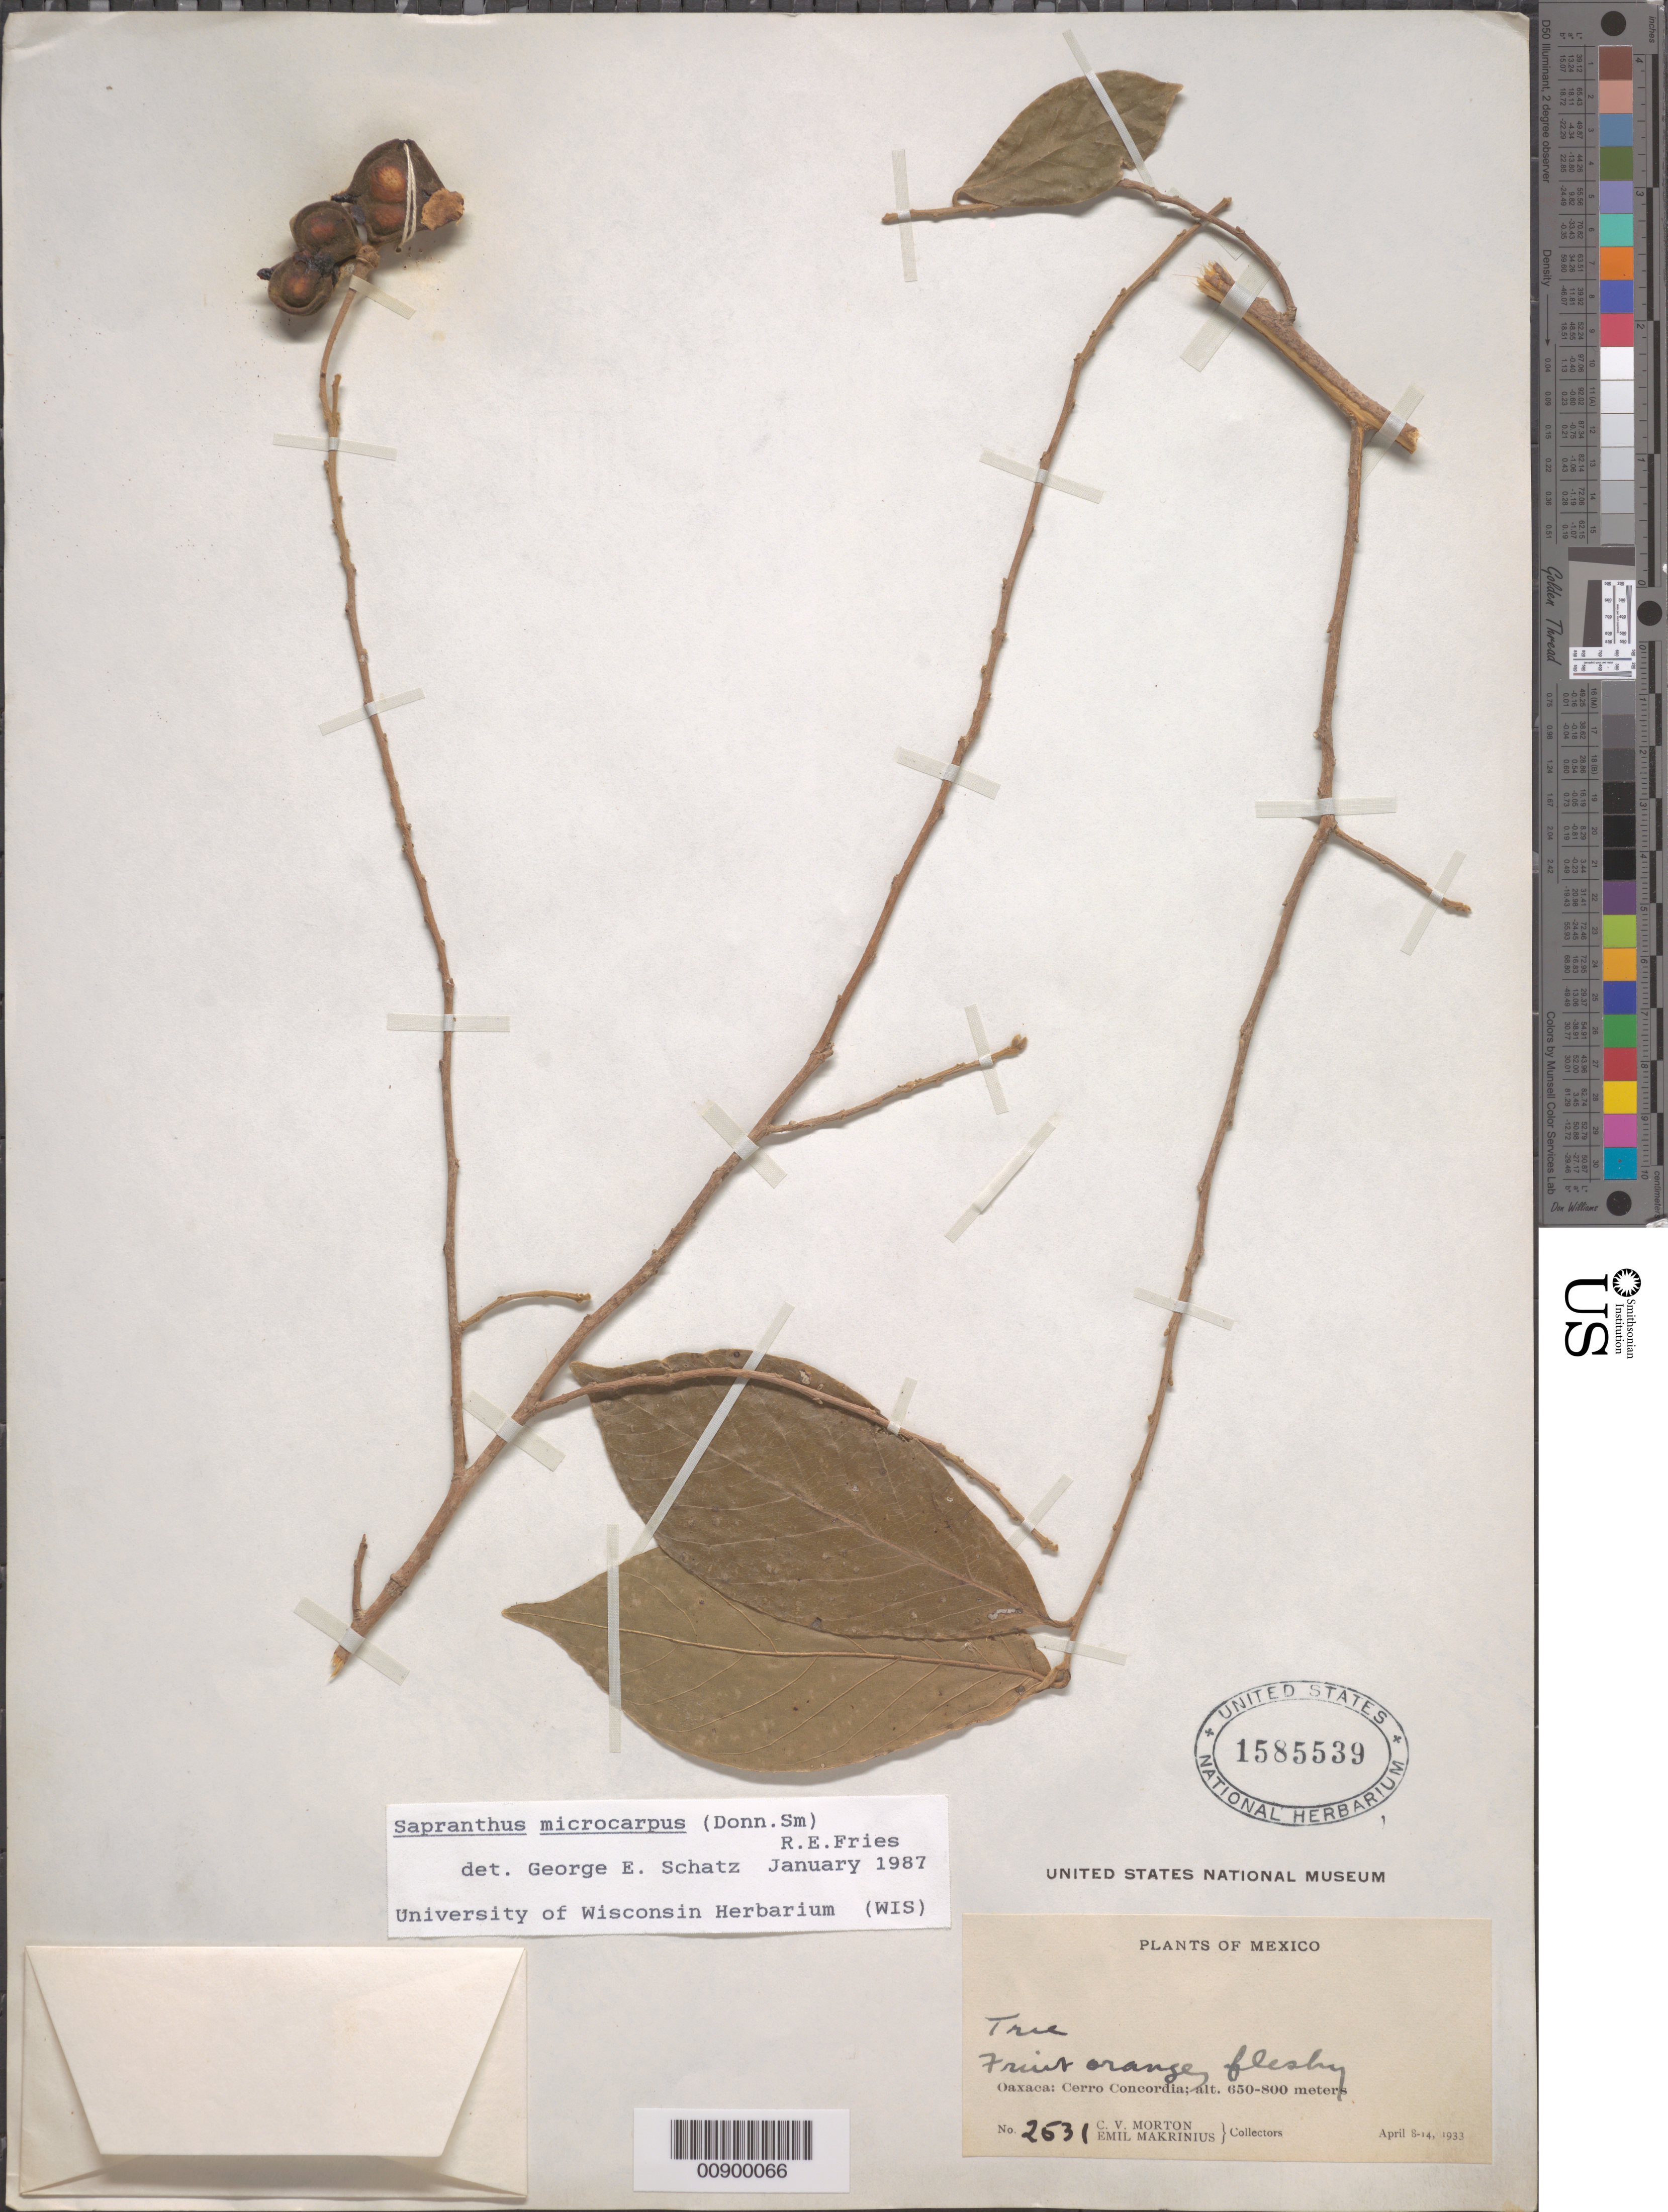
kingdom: Plantae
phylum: Tracheophyta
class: Magnoliopsida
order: Magnoliales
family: Annonaceae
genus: Sapranthus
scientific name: Sapranthus microcarpus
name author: (Donn. Sm.) R.E. Fr.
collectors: C. V. Morton & E. Makrinius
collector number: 2631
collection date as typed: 08 Apr 1933 to 14 Apr 1933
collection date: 1933-04-08/1933-04-14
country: Mexico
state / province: Oaxaca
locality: Oaxaca: Cerro Concordia.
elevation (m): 800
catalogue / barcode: US 1585539